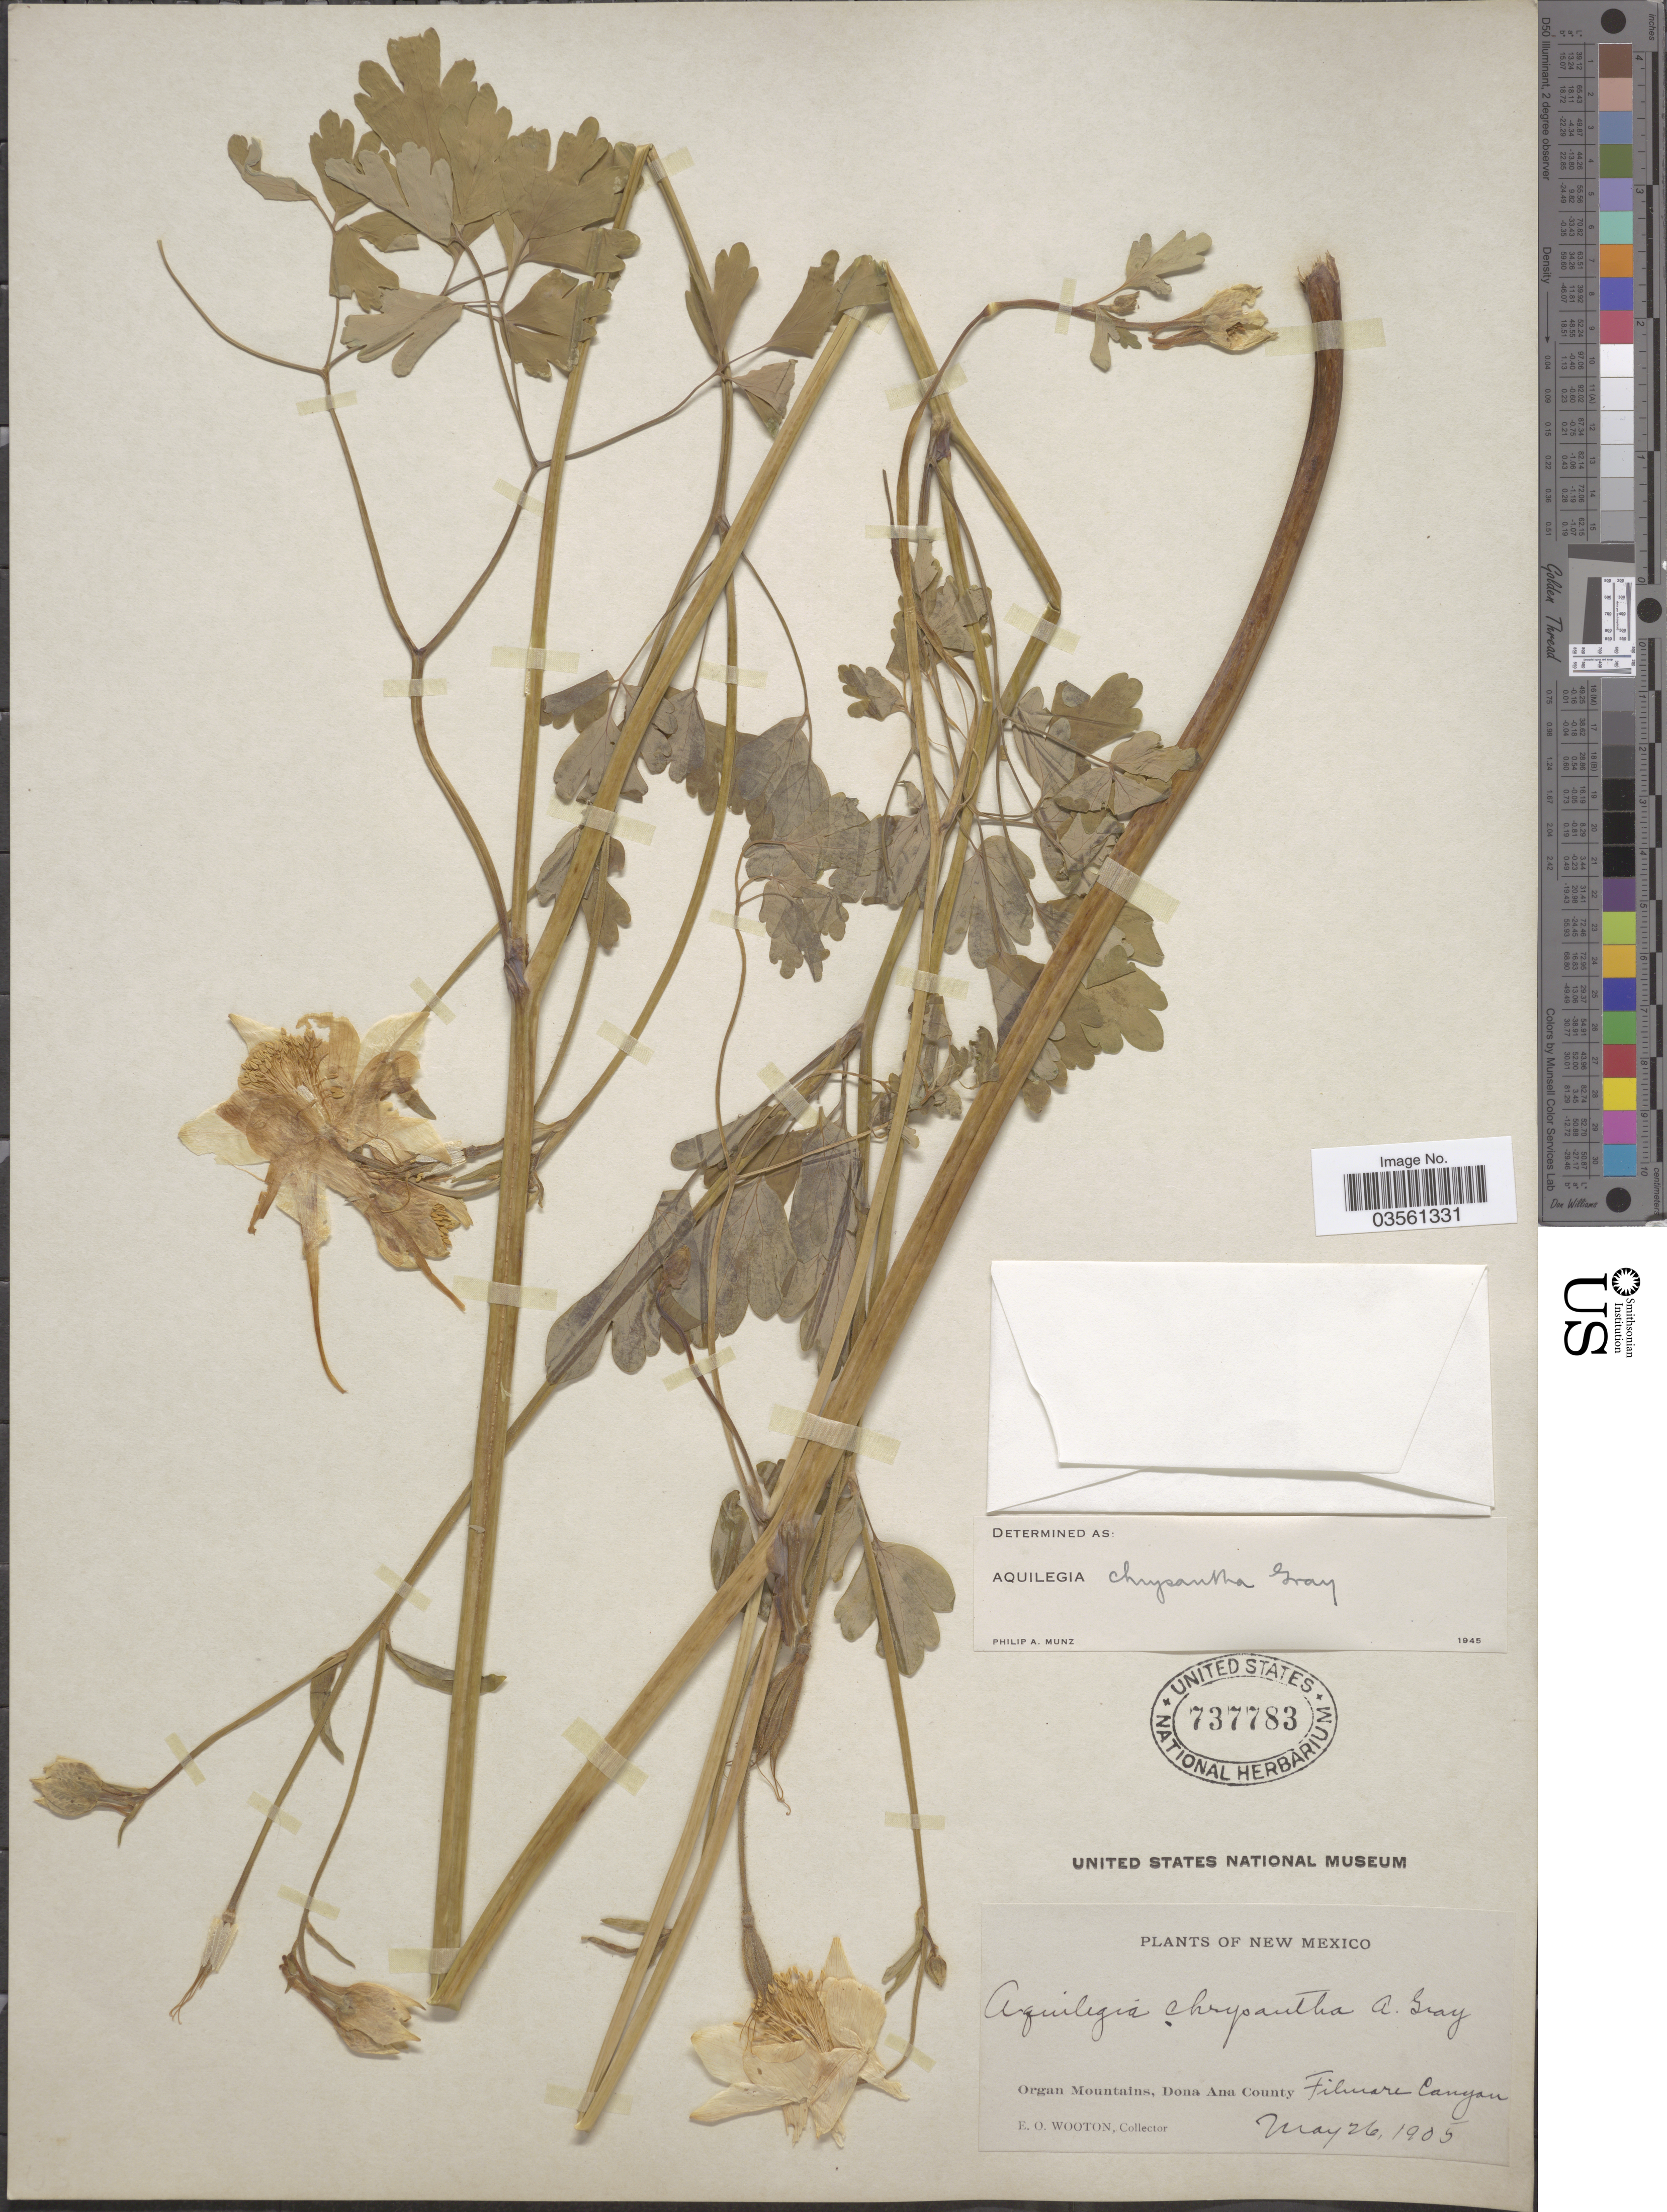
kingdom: Plantae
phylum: Tracheophyta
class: Magnoliopsida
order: Ranunculales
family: Ranunculaceae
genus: Aquilegia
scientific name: Aquilegia chrysantha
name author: A. Gray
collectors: E. O. Wooton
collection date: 1905-05-26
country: United States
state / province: New Mexico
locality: Organ Mountains, Dona Ana County. Filmore Canyon.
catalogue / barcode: US 737783